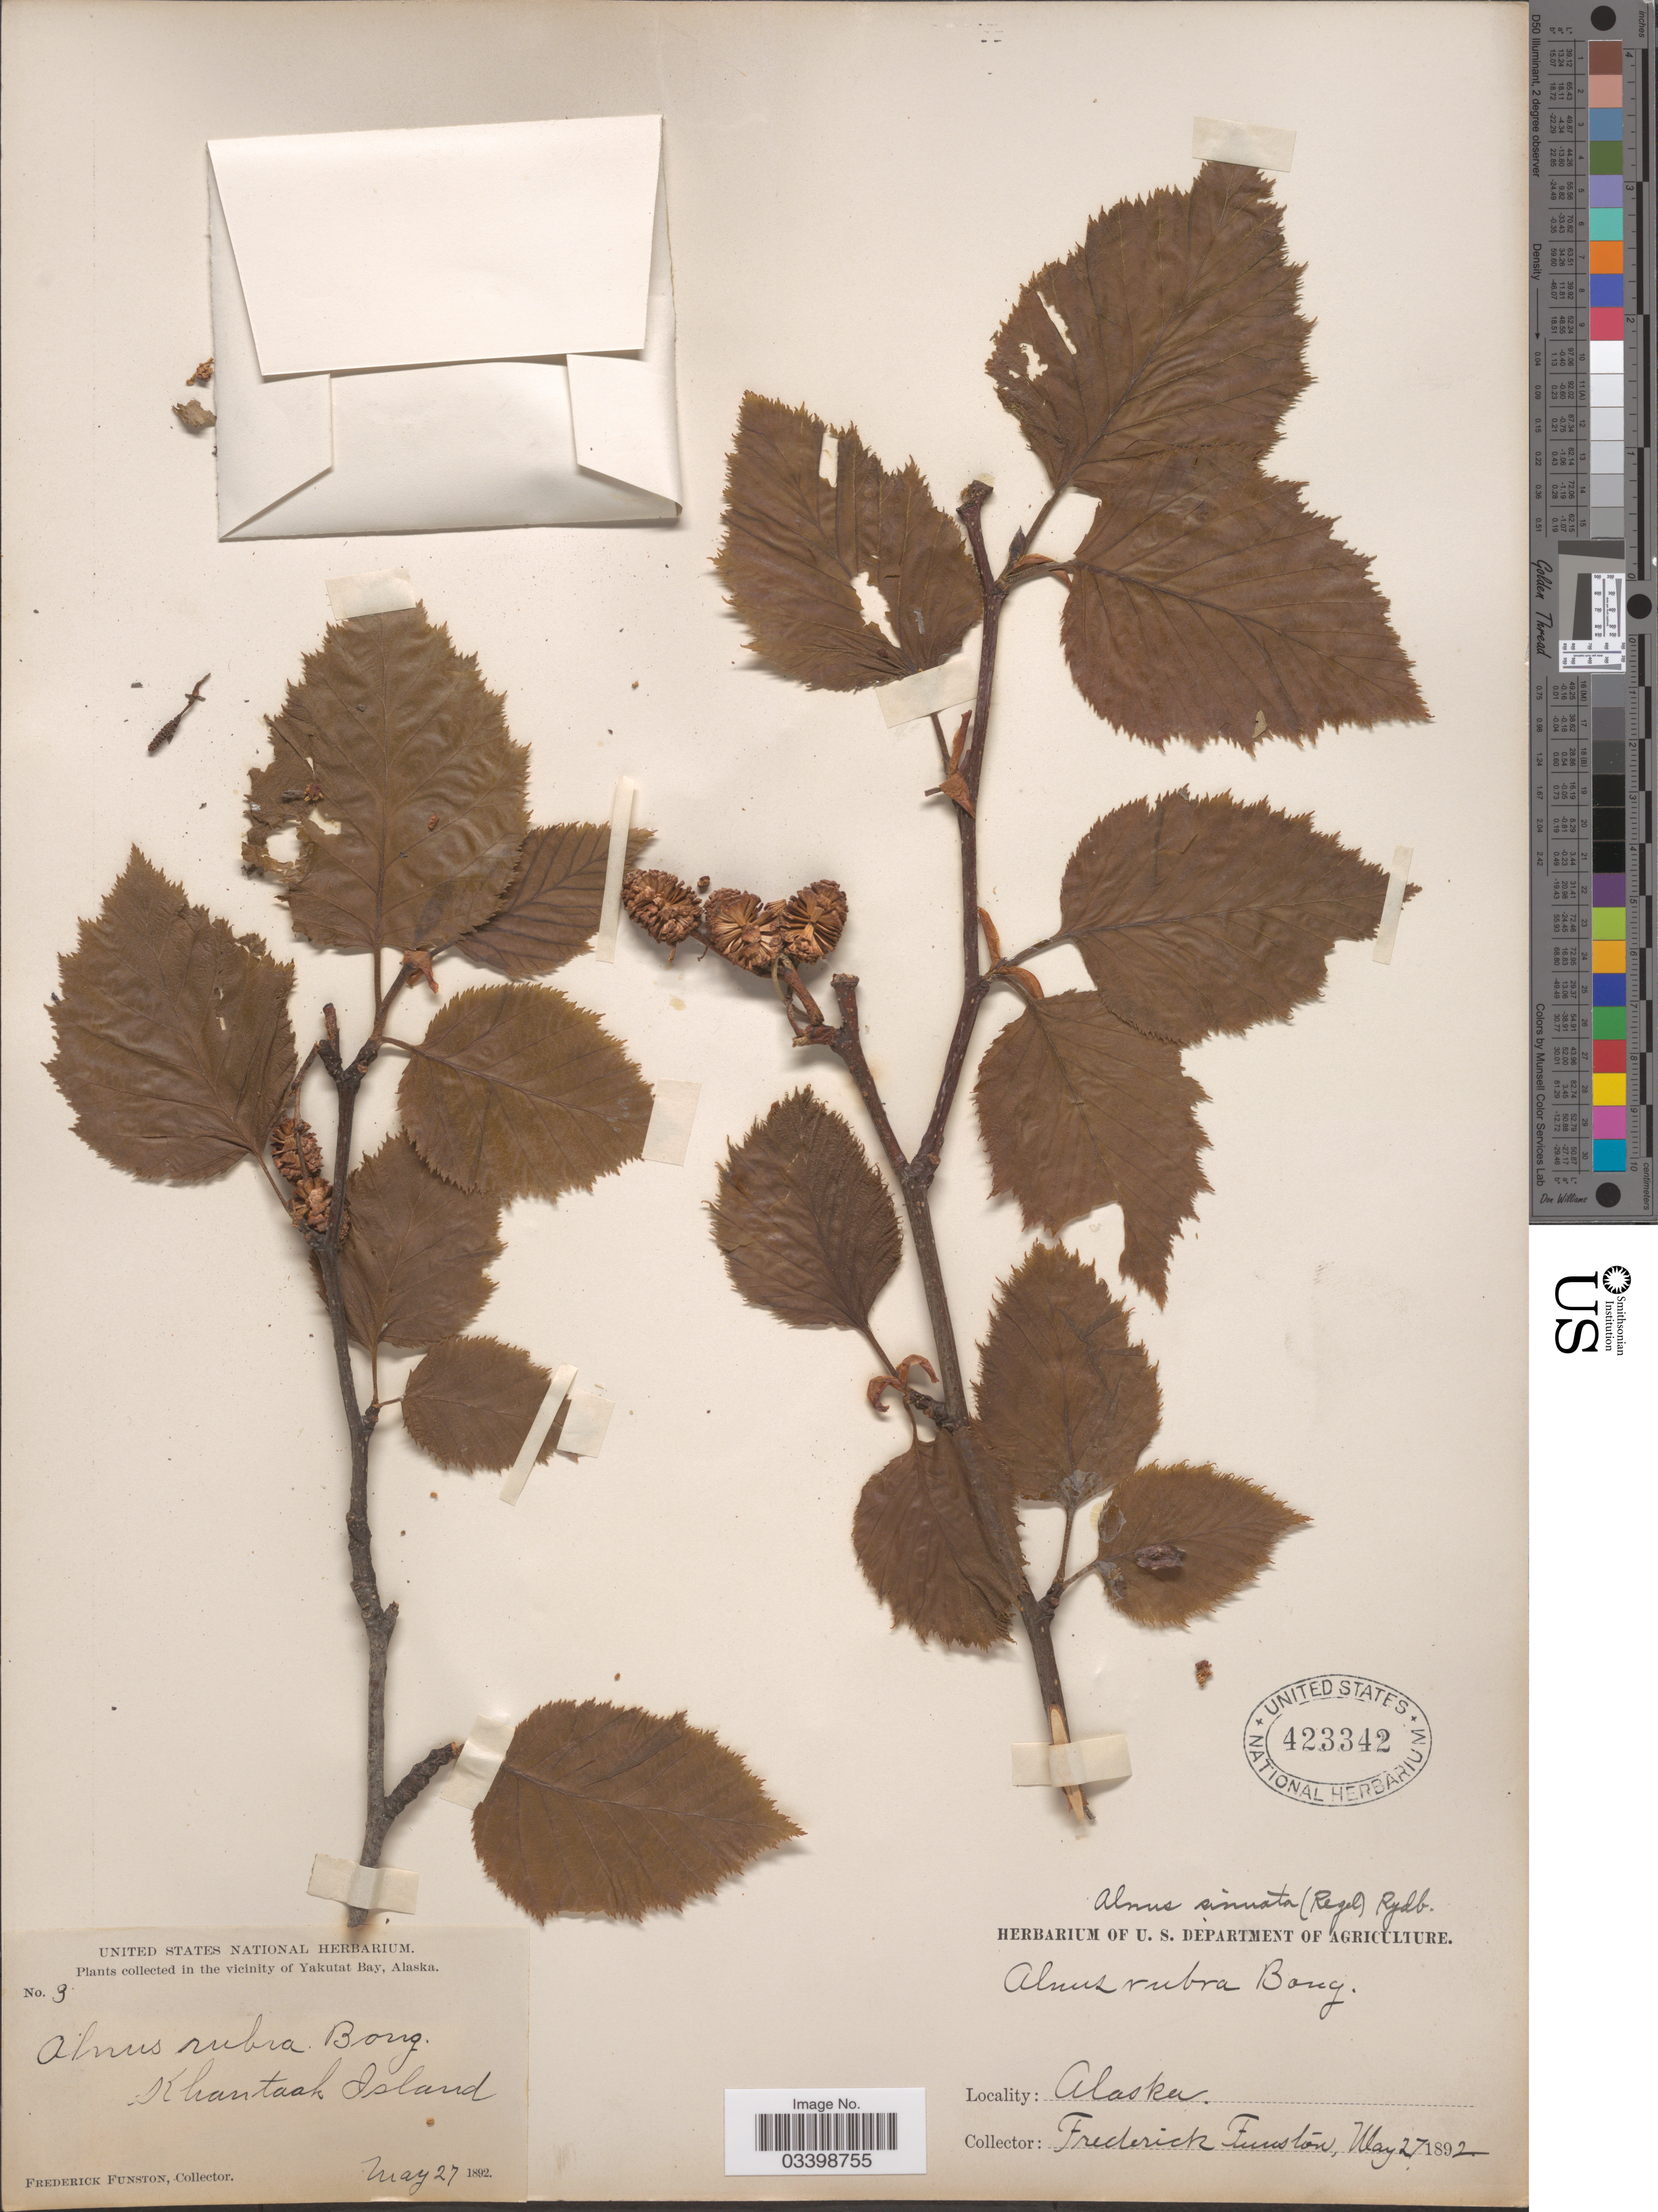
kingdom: Plantae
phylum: Tracheophyta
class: Magnoliopsida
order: Fagales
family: Betulaceae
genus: Alnus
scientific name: Alnus viridis subsp. sinuata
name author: Regel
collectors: F. Funston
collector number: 9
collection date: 1892-05-27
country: United States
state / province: Alaska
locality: In the vicinity of Yakutat Bay, Khantaak Island.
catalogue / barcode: US 423342